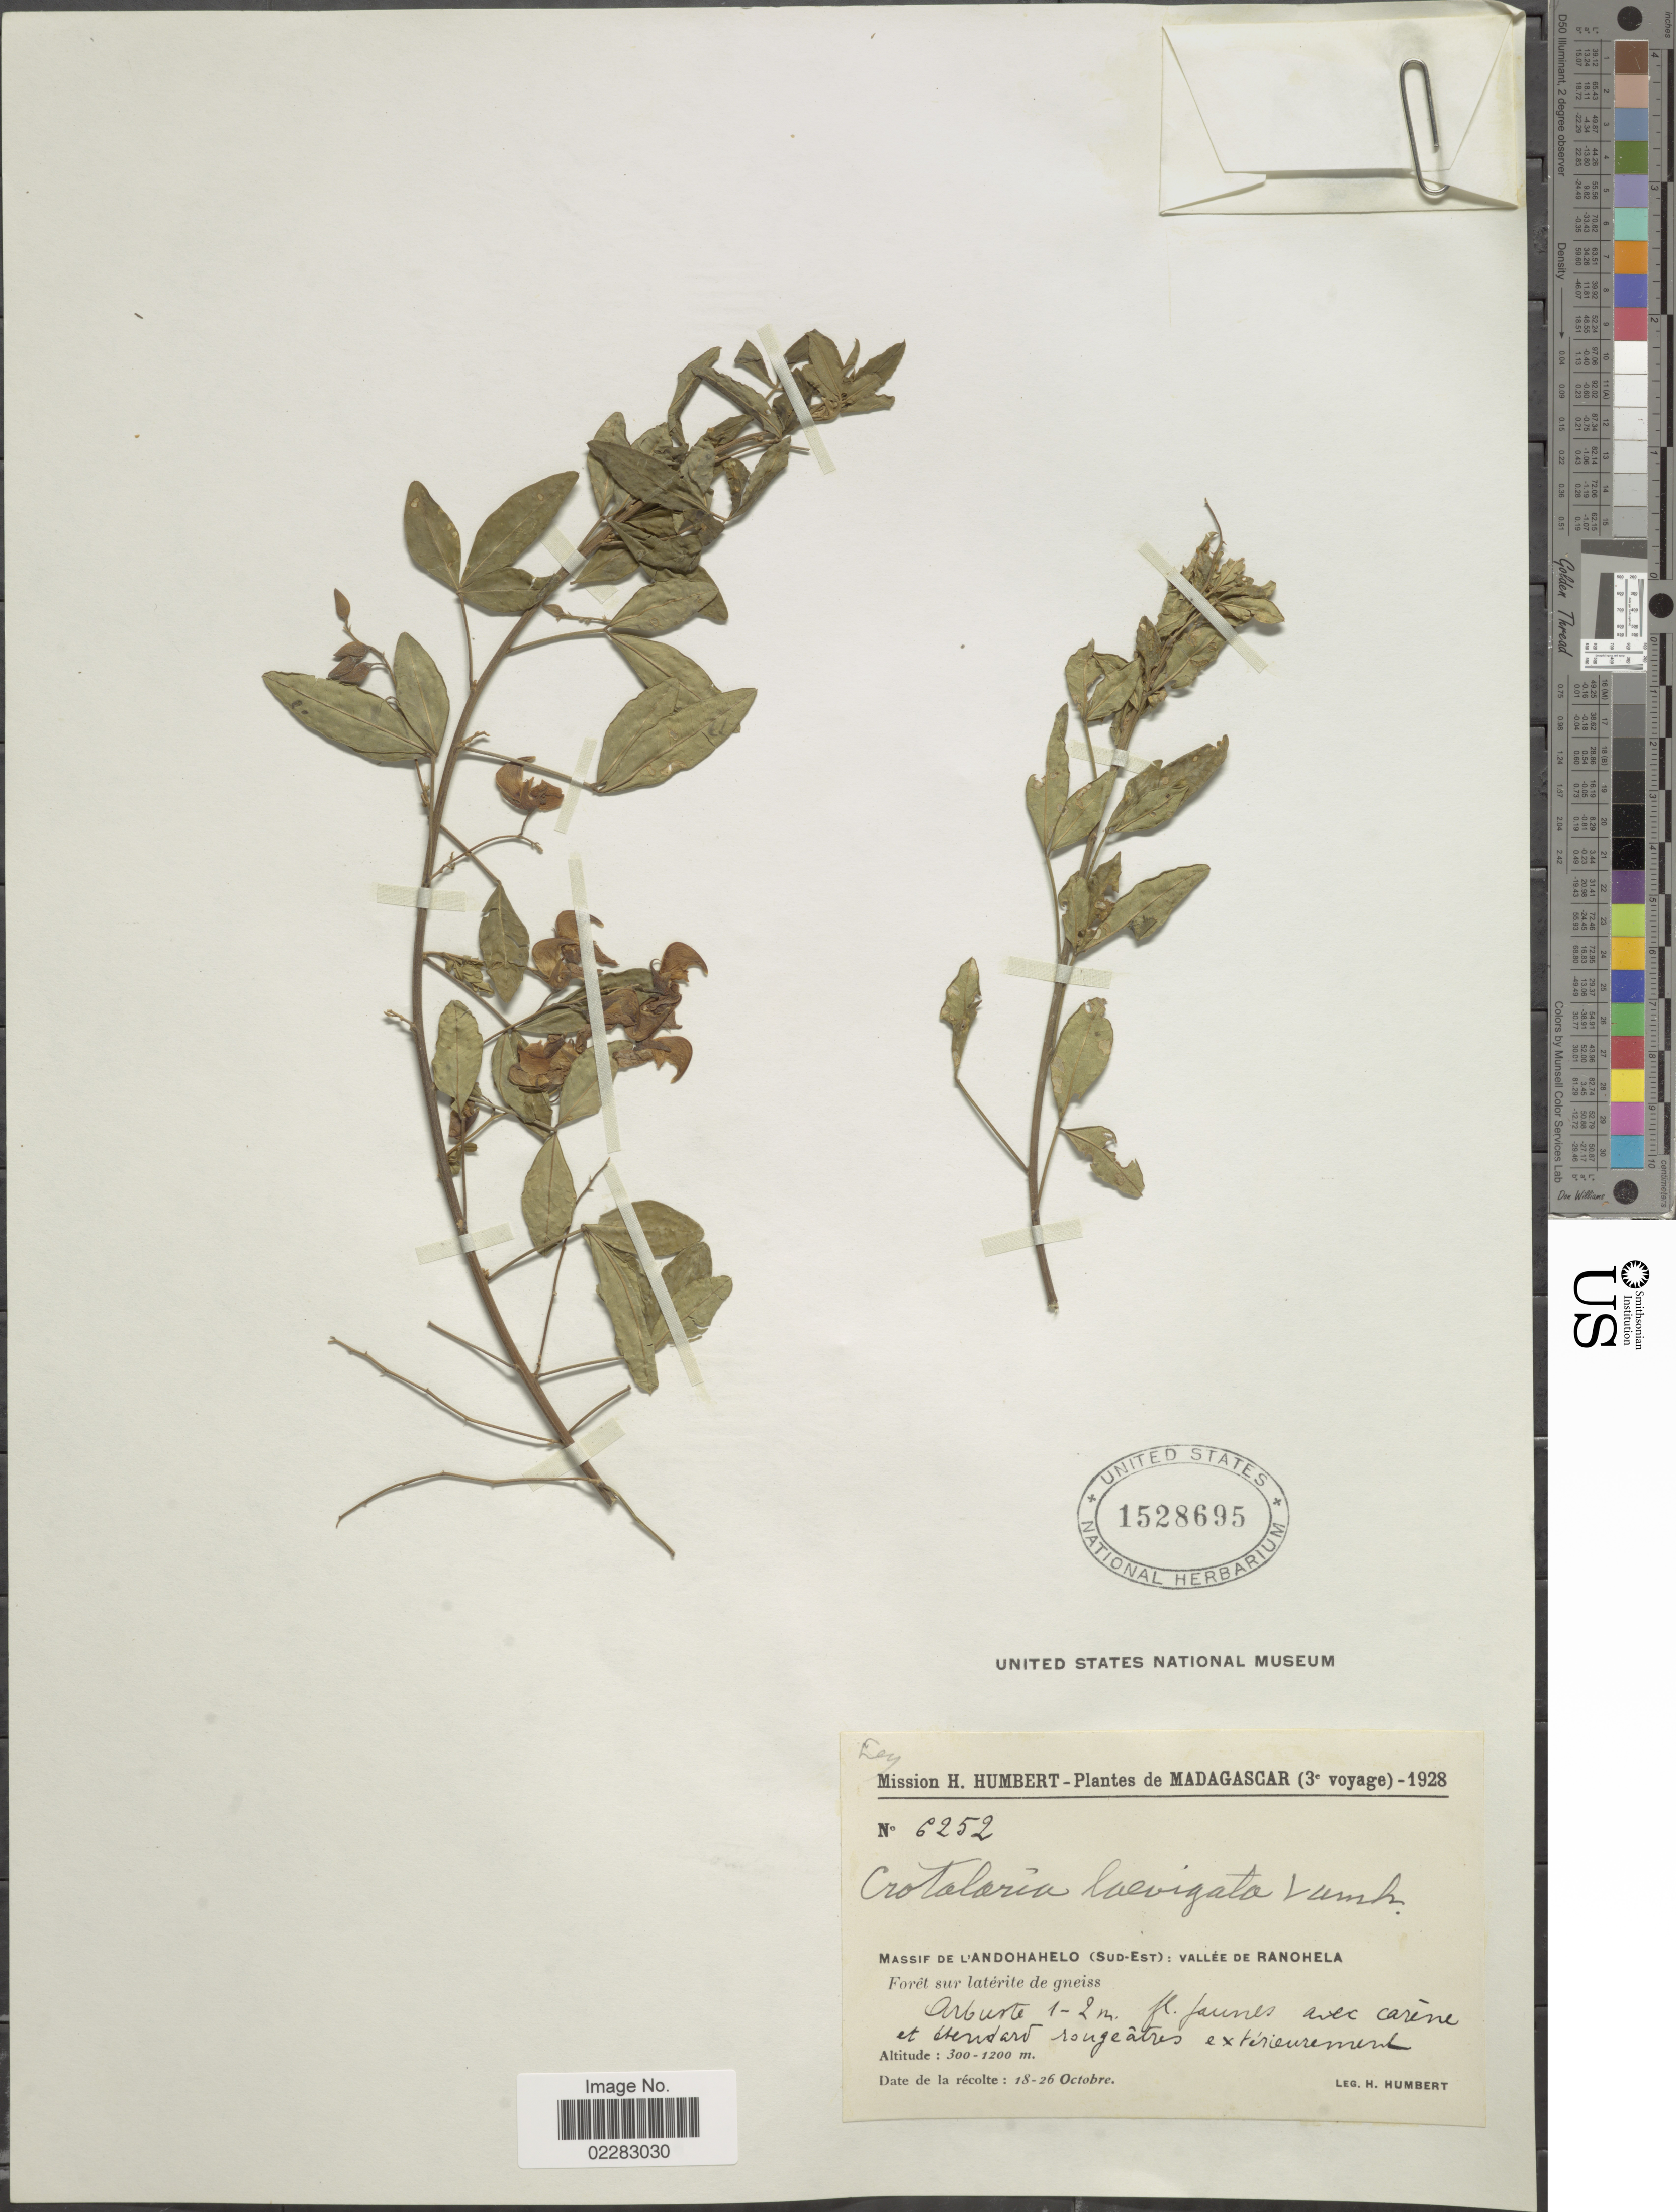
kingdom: Plantae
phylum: Tracheophyta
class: Magnoliopsida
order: Fabales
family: Fabaceae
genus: Crotalaria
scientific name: Crotalaria laevigata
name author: Lam.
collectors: H. Humbert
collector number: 6252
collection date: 1928-10-18/1928-10-26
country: Madagascar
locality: Massif de L'Andohahelo (Sud-Est): vallee de Ranohela.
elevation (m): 300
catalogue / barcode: US 1528695